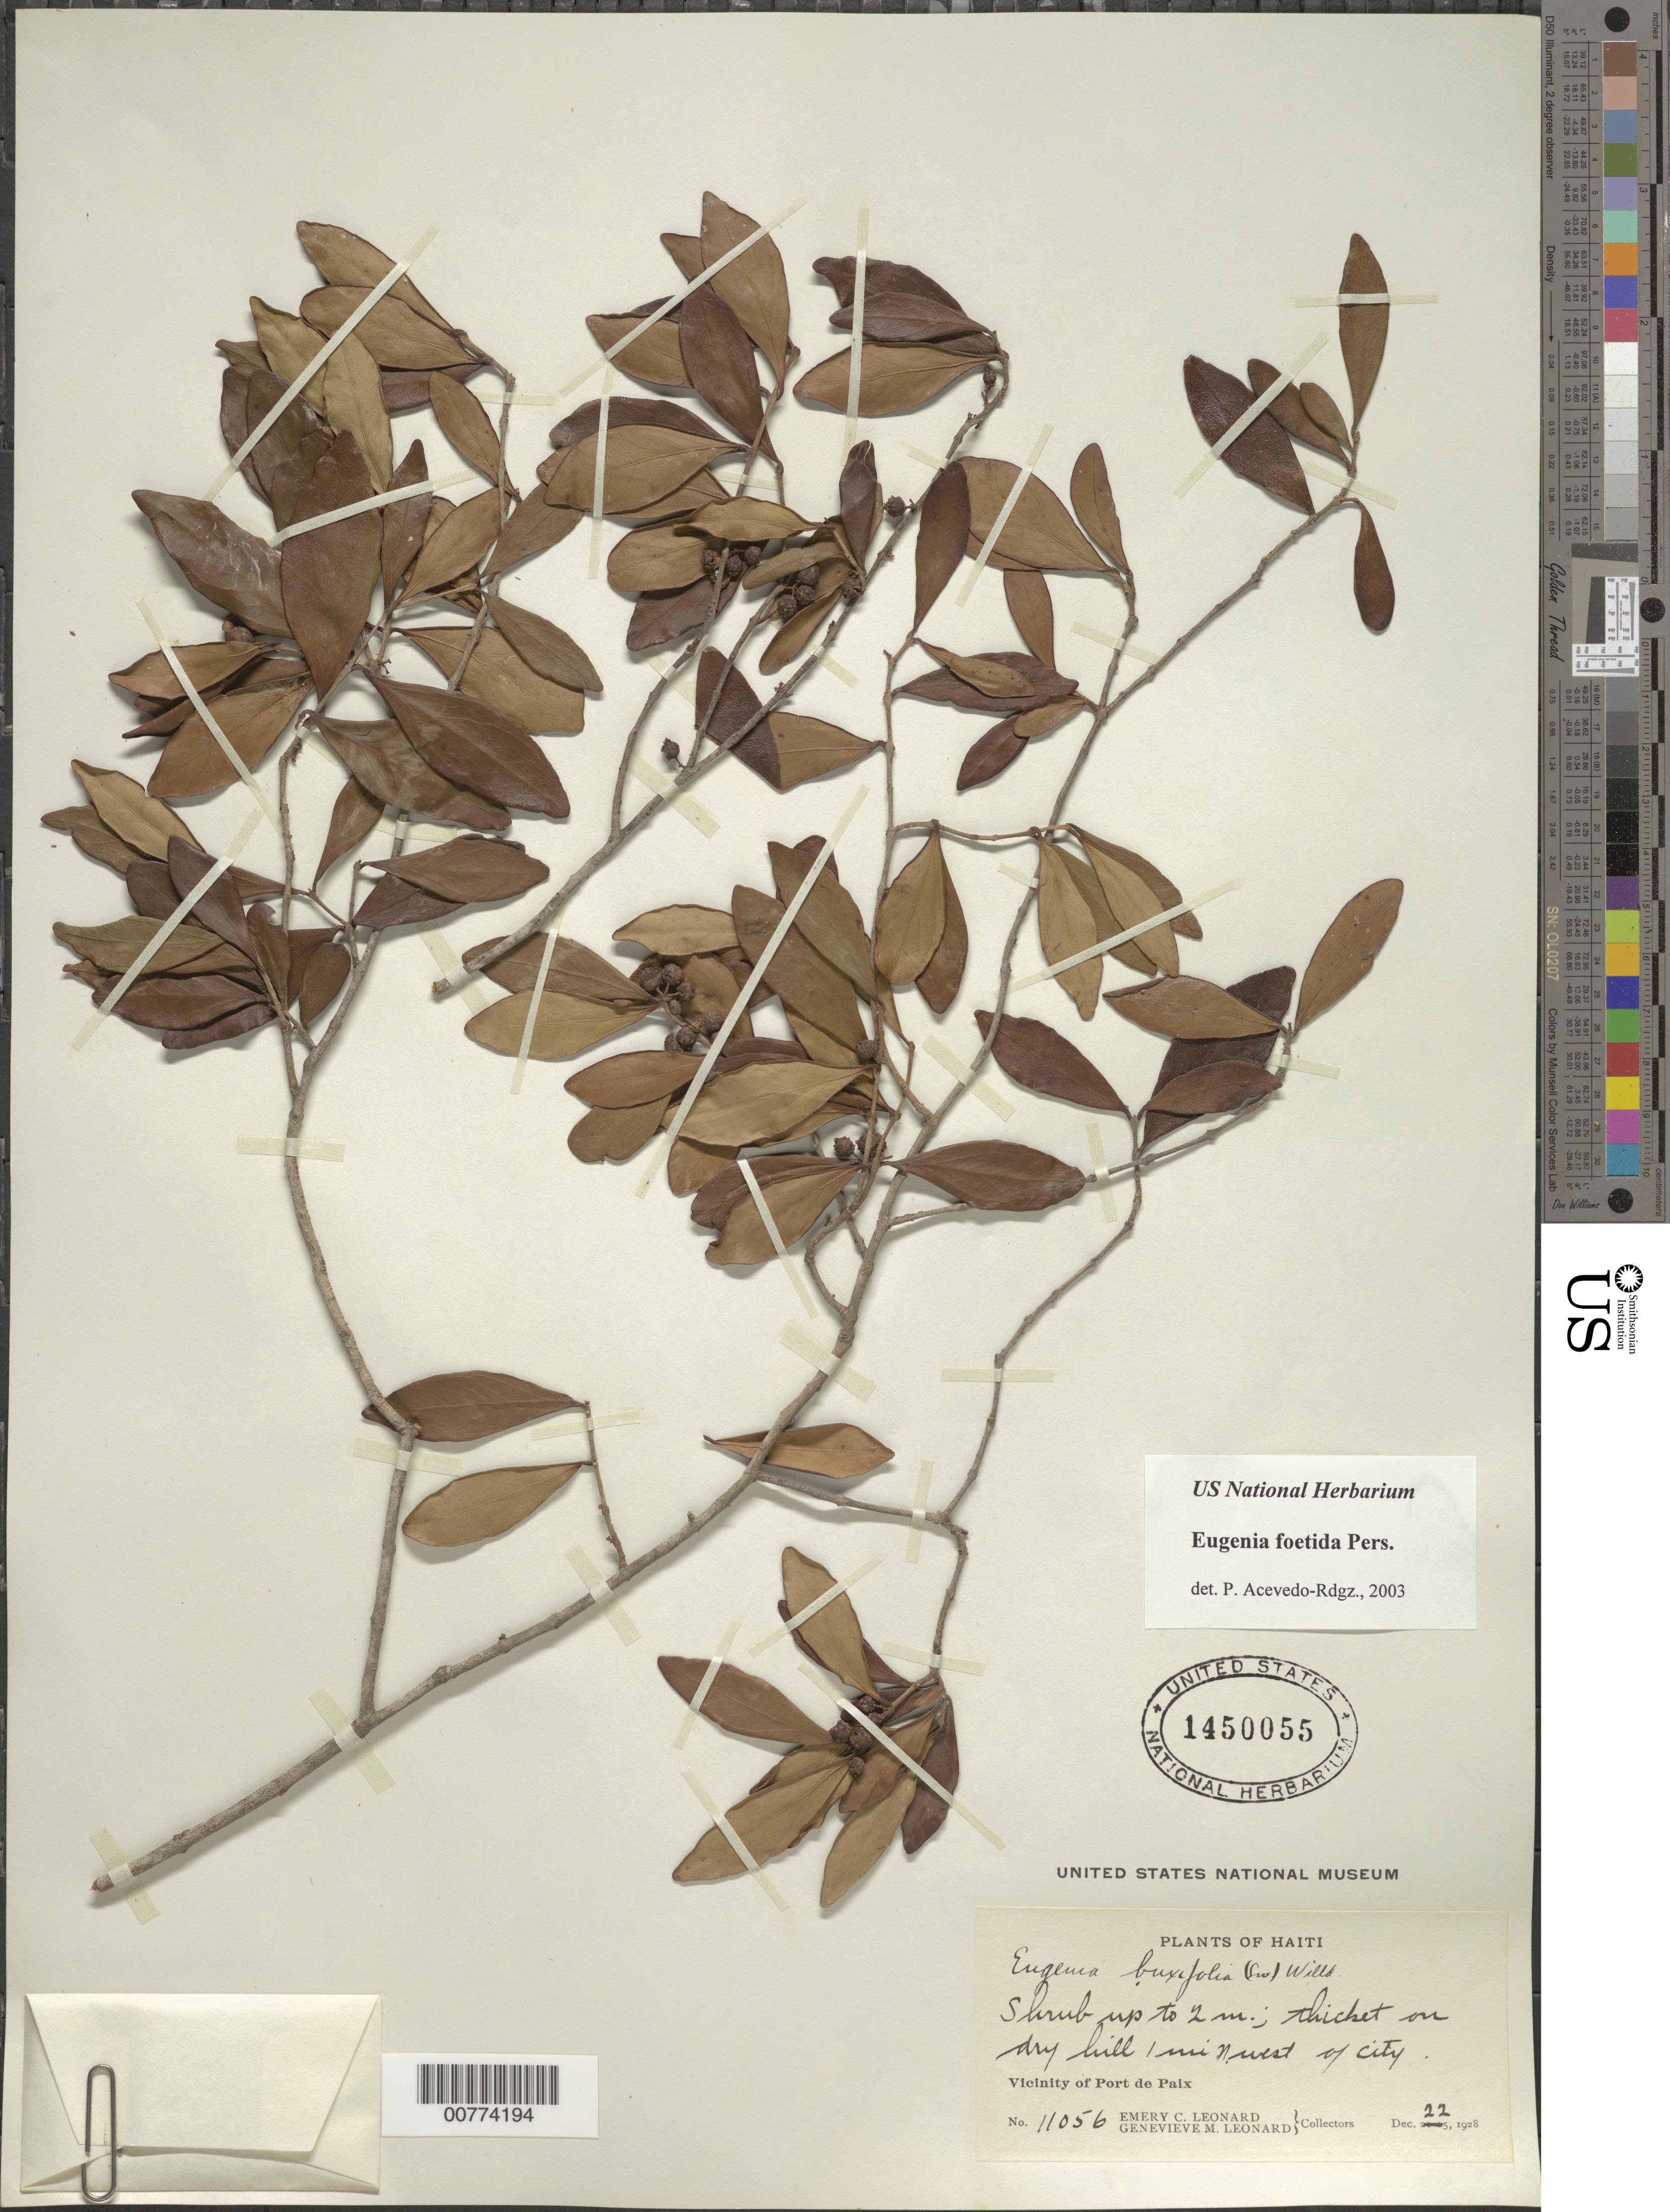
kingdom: Plantae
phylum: Tracheophyta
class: Magnoliopsida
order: Myrtales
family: Myrtaceae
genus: Eugenia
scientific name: Eugenia foetida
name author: Pers.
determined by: Acevedo-Rodríguez, P., (BOT), Smithsonian Institution - National Museum of Natural History (UNITED STATES)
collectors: E. C. Leonard & G. M. Leonard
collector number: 11056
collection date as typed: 22 Dec 1928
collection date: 1928-12-22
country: Haiti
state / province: Nord-Ouest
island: Hispaniola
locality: Vicinity of Port de Paix, dry hill 1 mile north west of city.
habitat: Thicket.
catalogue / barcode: US 1450055